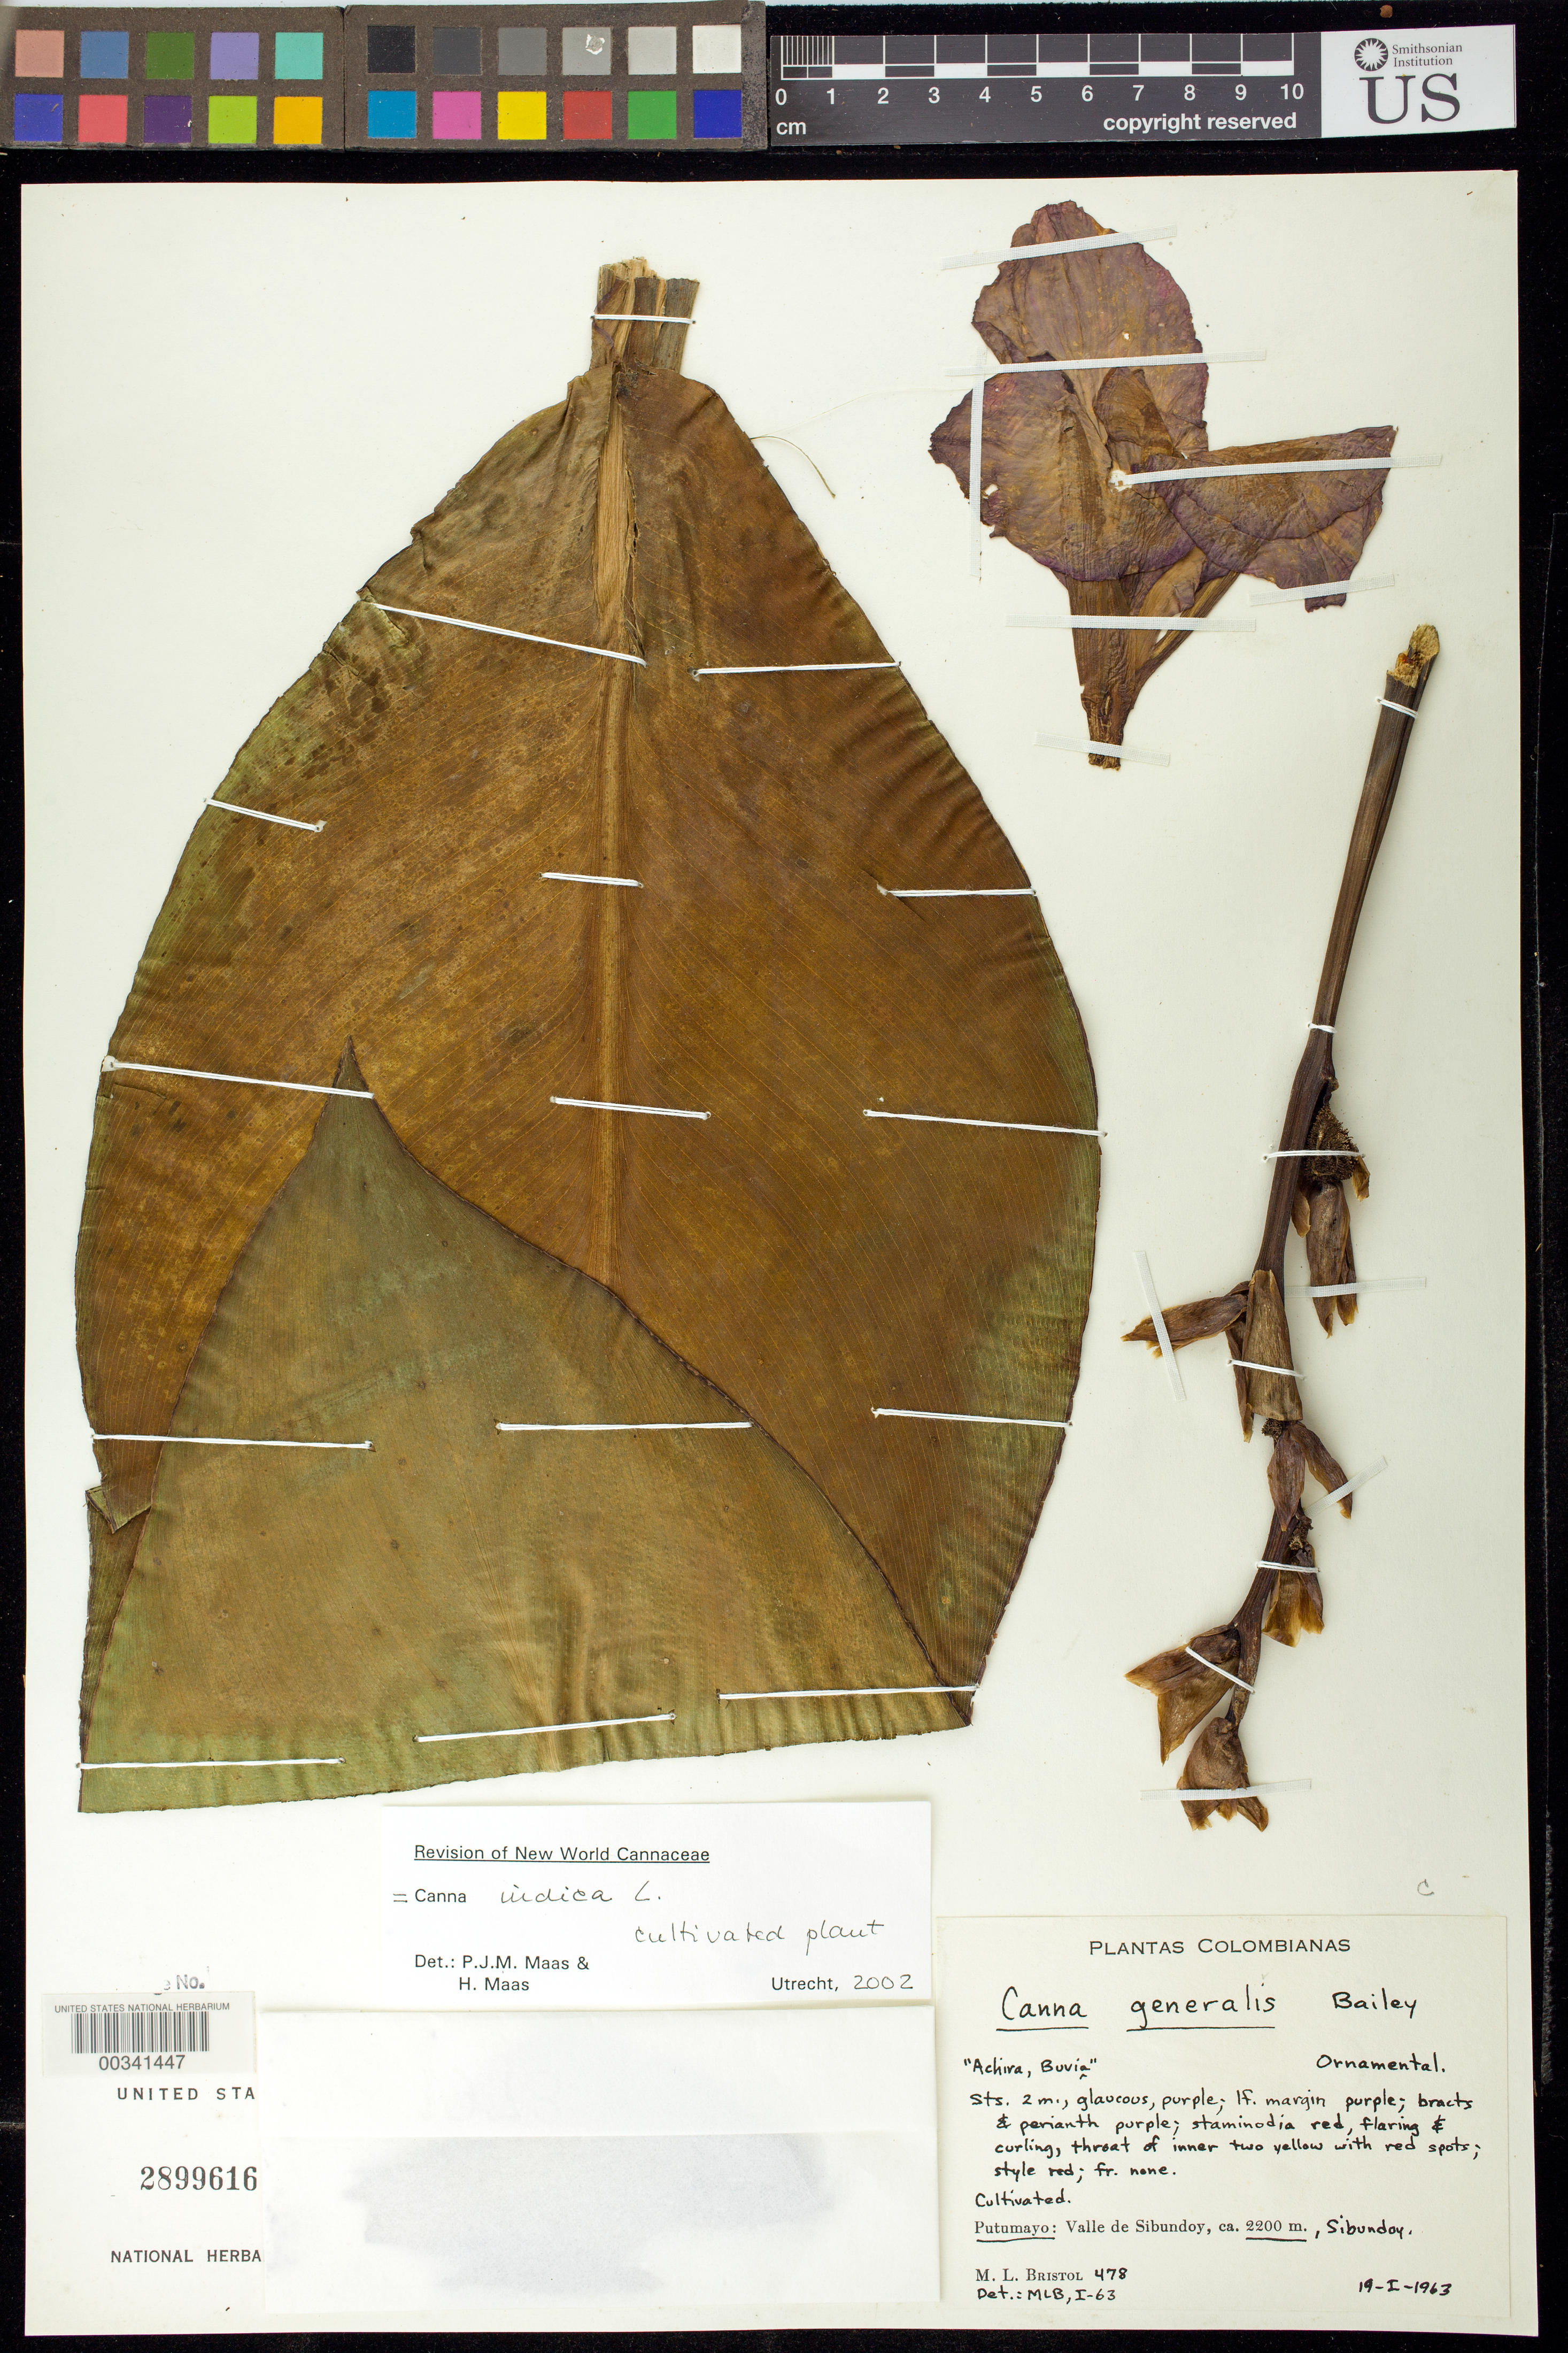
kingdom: Plantae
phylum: Tracheophyta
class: Liliopsida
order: Zingiberales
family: Cannaceae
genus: Canna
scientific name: Canna indica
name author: L.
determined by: Maas, Paul J. M.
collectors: M. L. Bristol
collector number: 478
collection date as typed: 19 Jan 1963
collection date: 1963-01-19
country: Colombia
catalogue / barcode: US 2899616